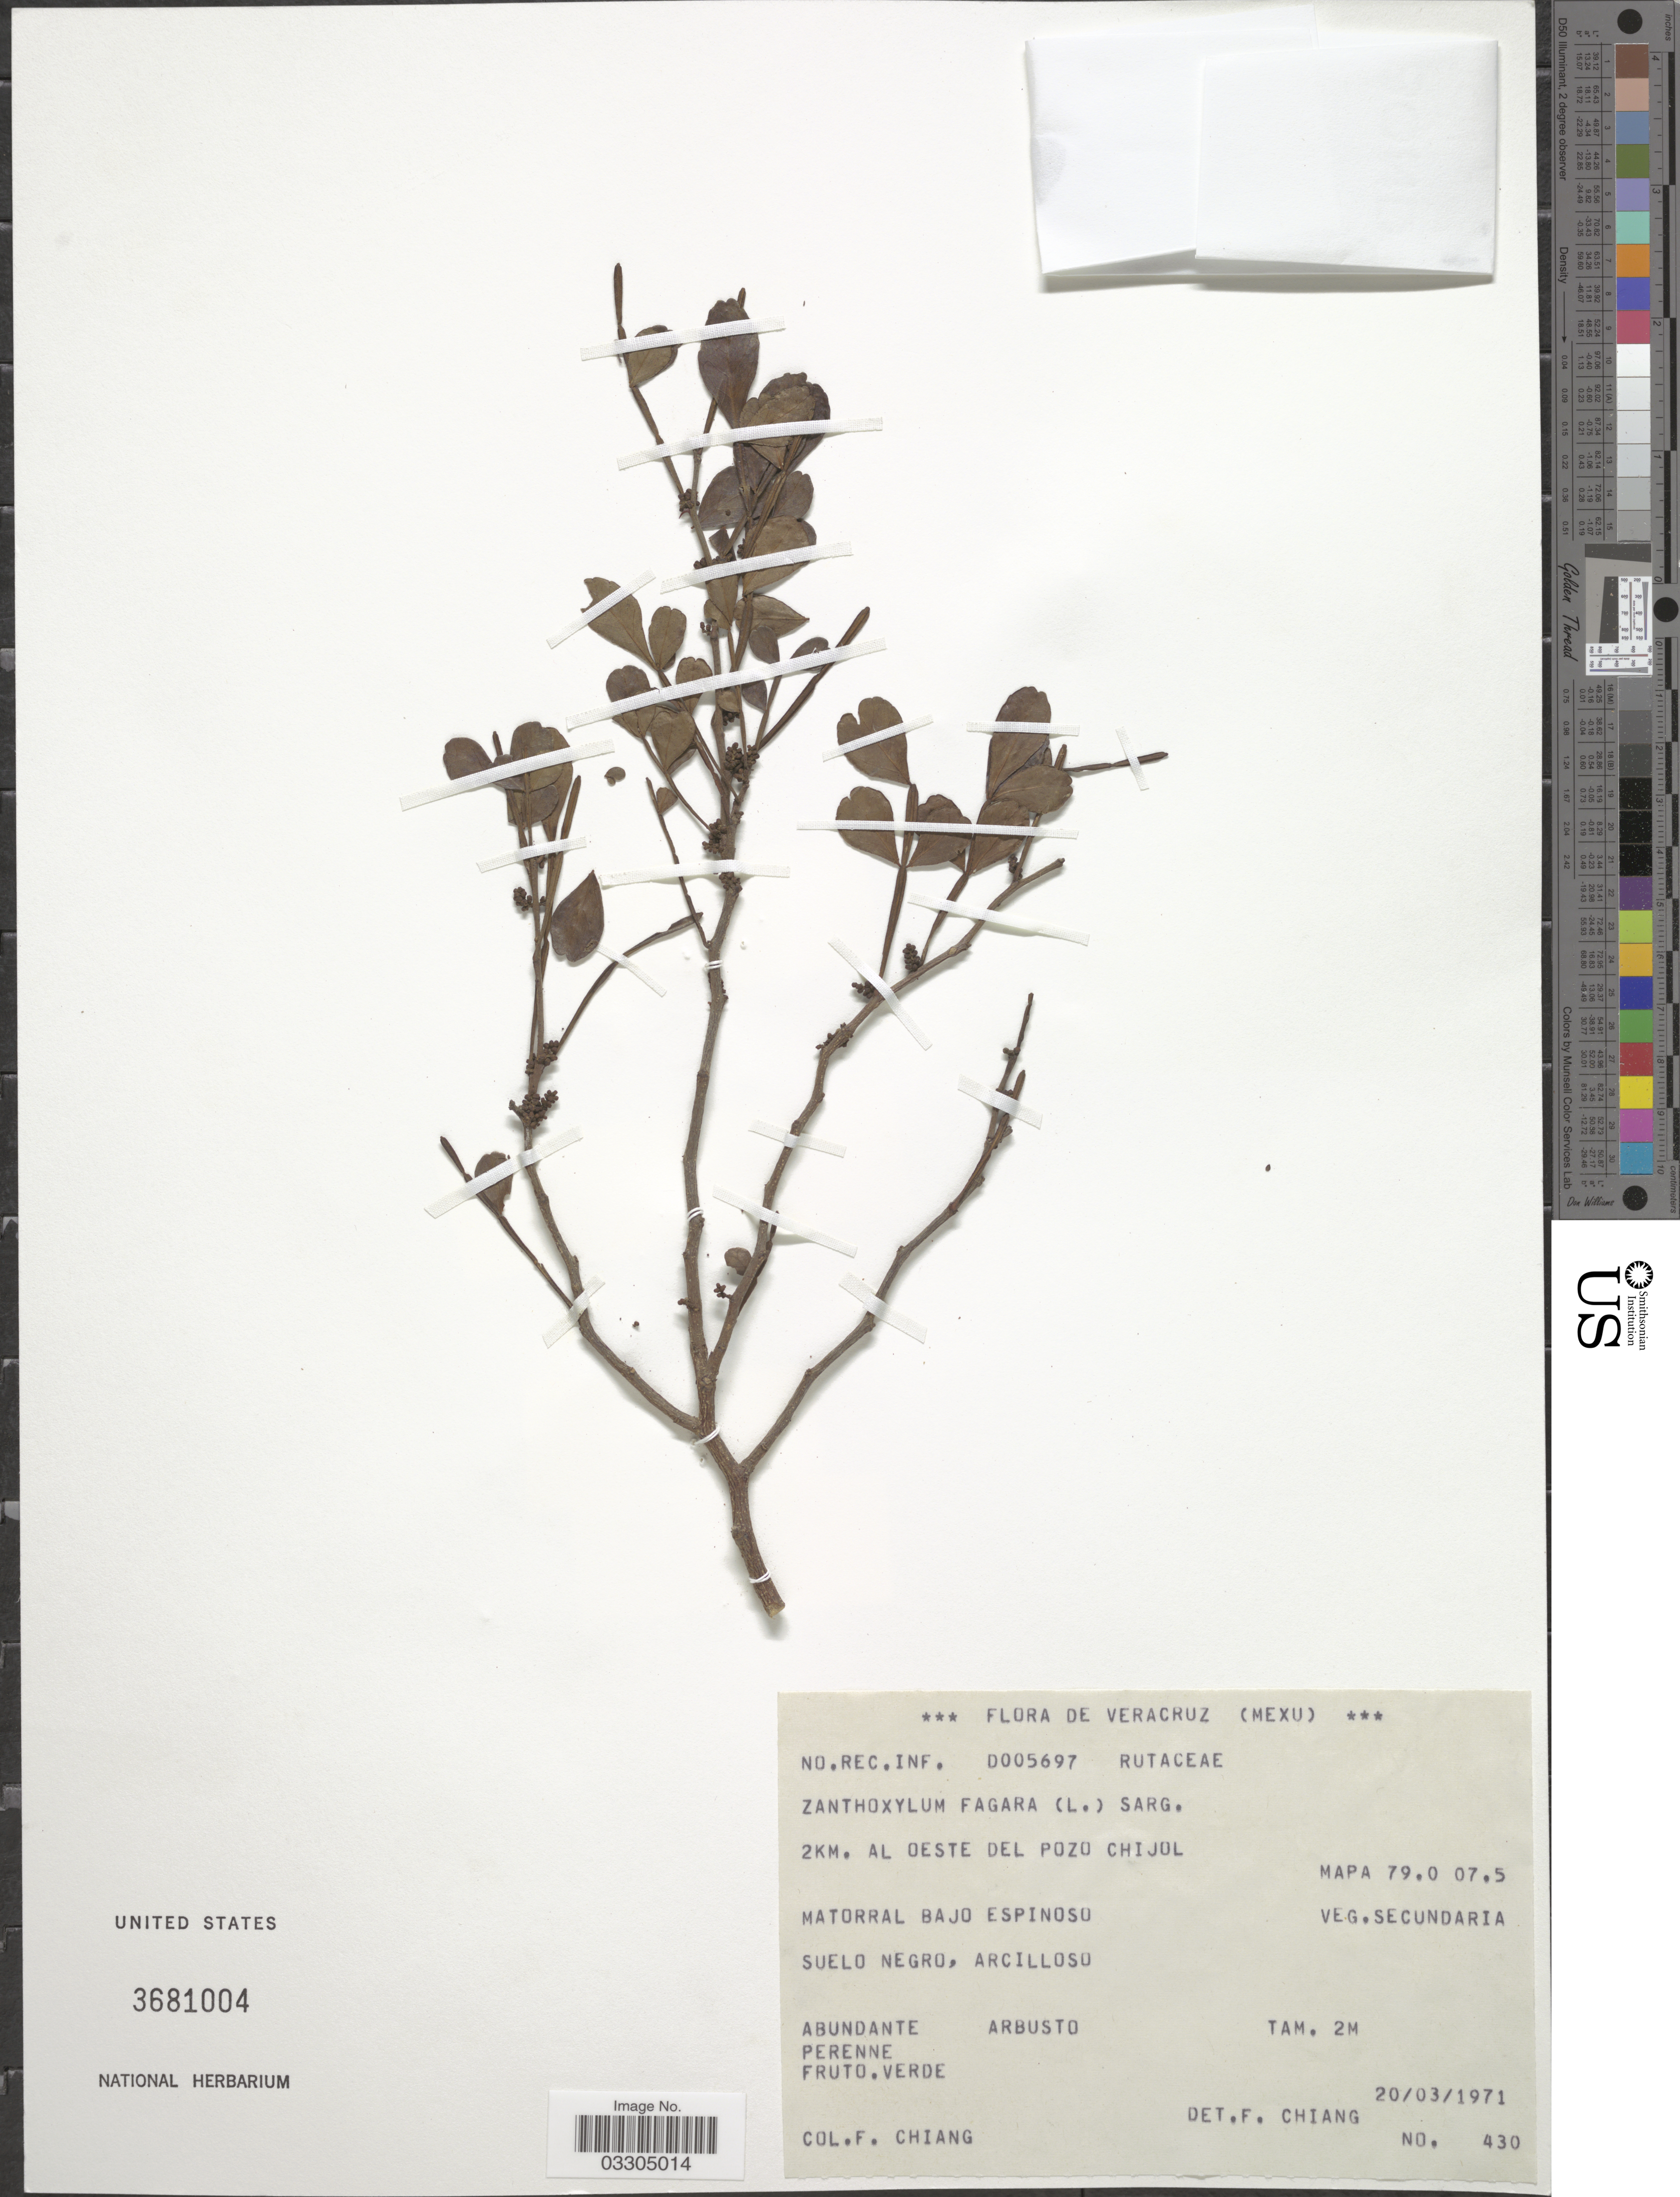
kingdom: Plantae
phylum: Tracheophyta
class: Magnoliopsida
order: Sapindales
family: Rutaceae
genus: Zanthoxylum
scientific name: Zanthoxylum fagara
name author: (L.) Sarg.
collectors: F. Chiang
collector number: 430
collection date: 1971-03-20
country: Mexico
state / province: Veracruz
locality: Veracruz. 2km. al oeste del Pozo Chijol. Mapa 79.0 07.5.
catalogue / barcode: US 3681004